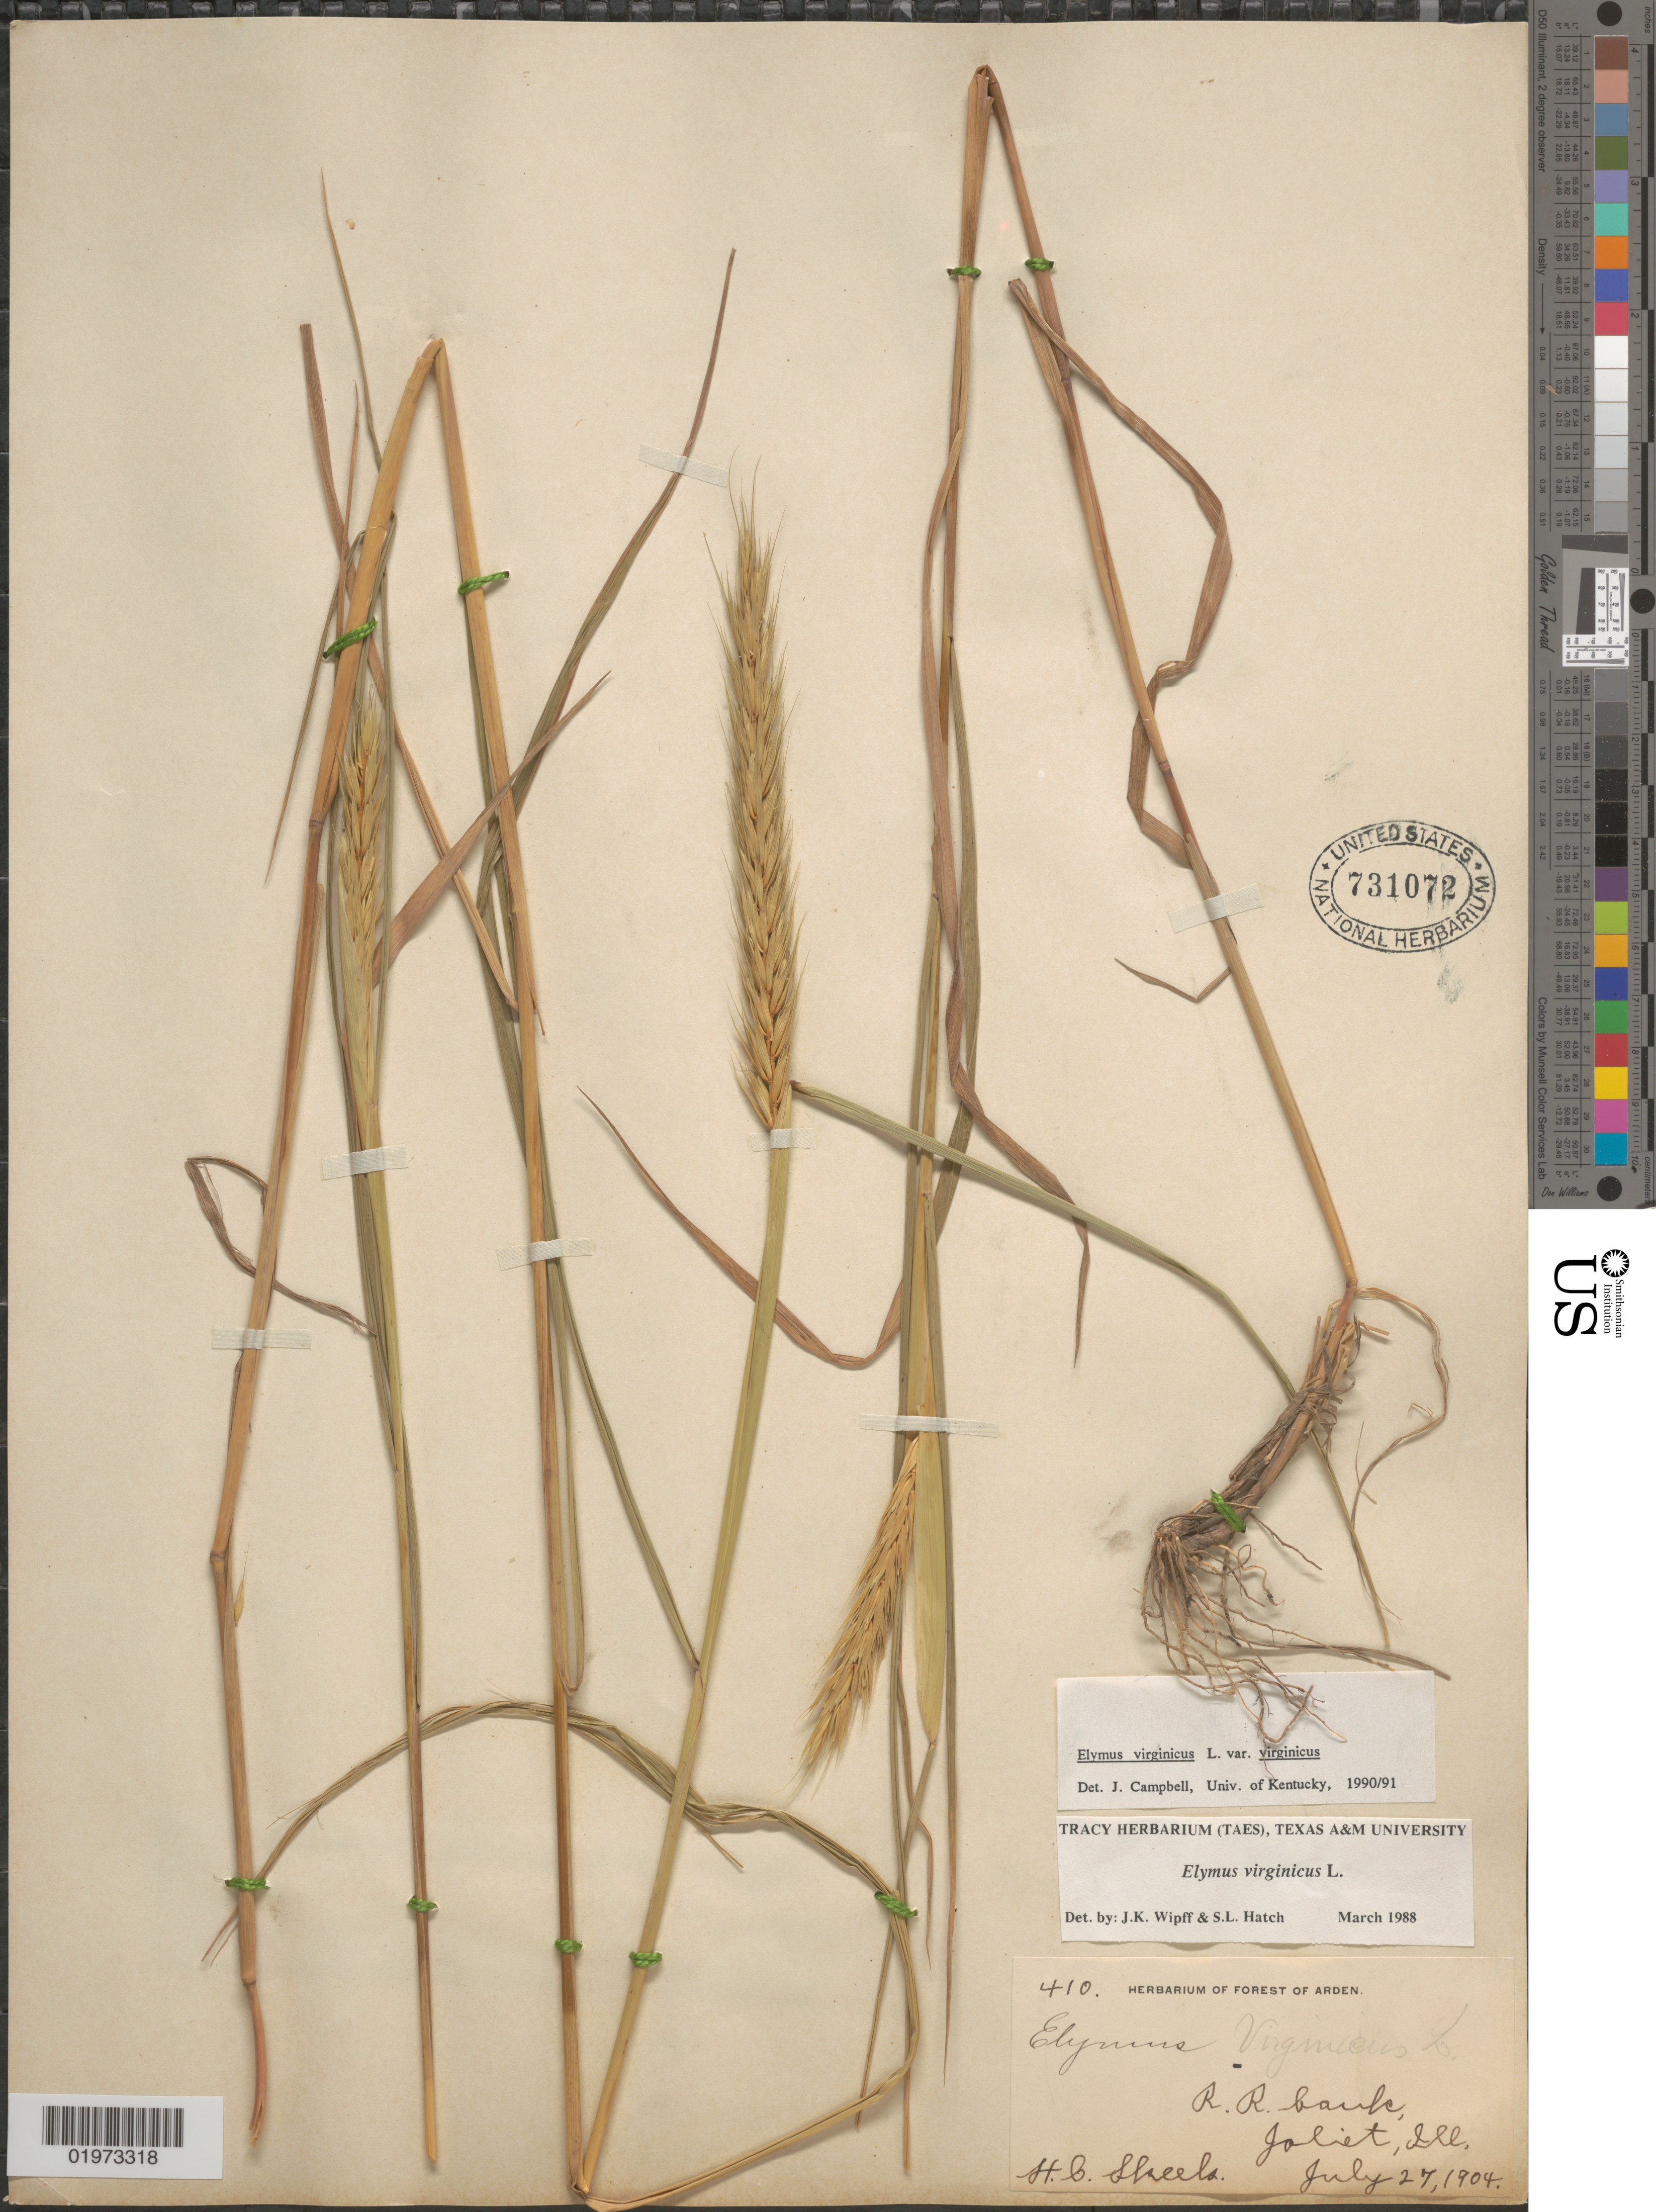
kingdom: Plantae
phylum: Tracheophyta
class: Liliopsida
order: Poales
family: Poaceae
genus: Elymus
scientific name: Elymus virginicus var. virginicus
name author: L.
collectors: H. Skeels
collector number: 410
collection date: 1904-07-27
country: United States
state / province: Illinois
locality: R. R. bank, Joliet.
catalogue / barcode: US 731072